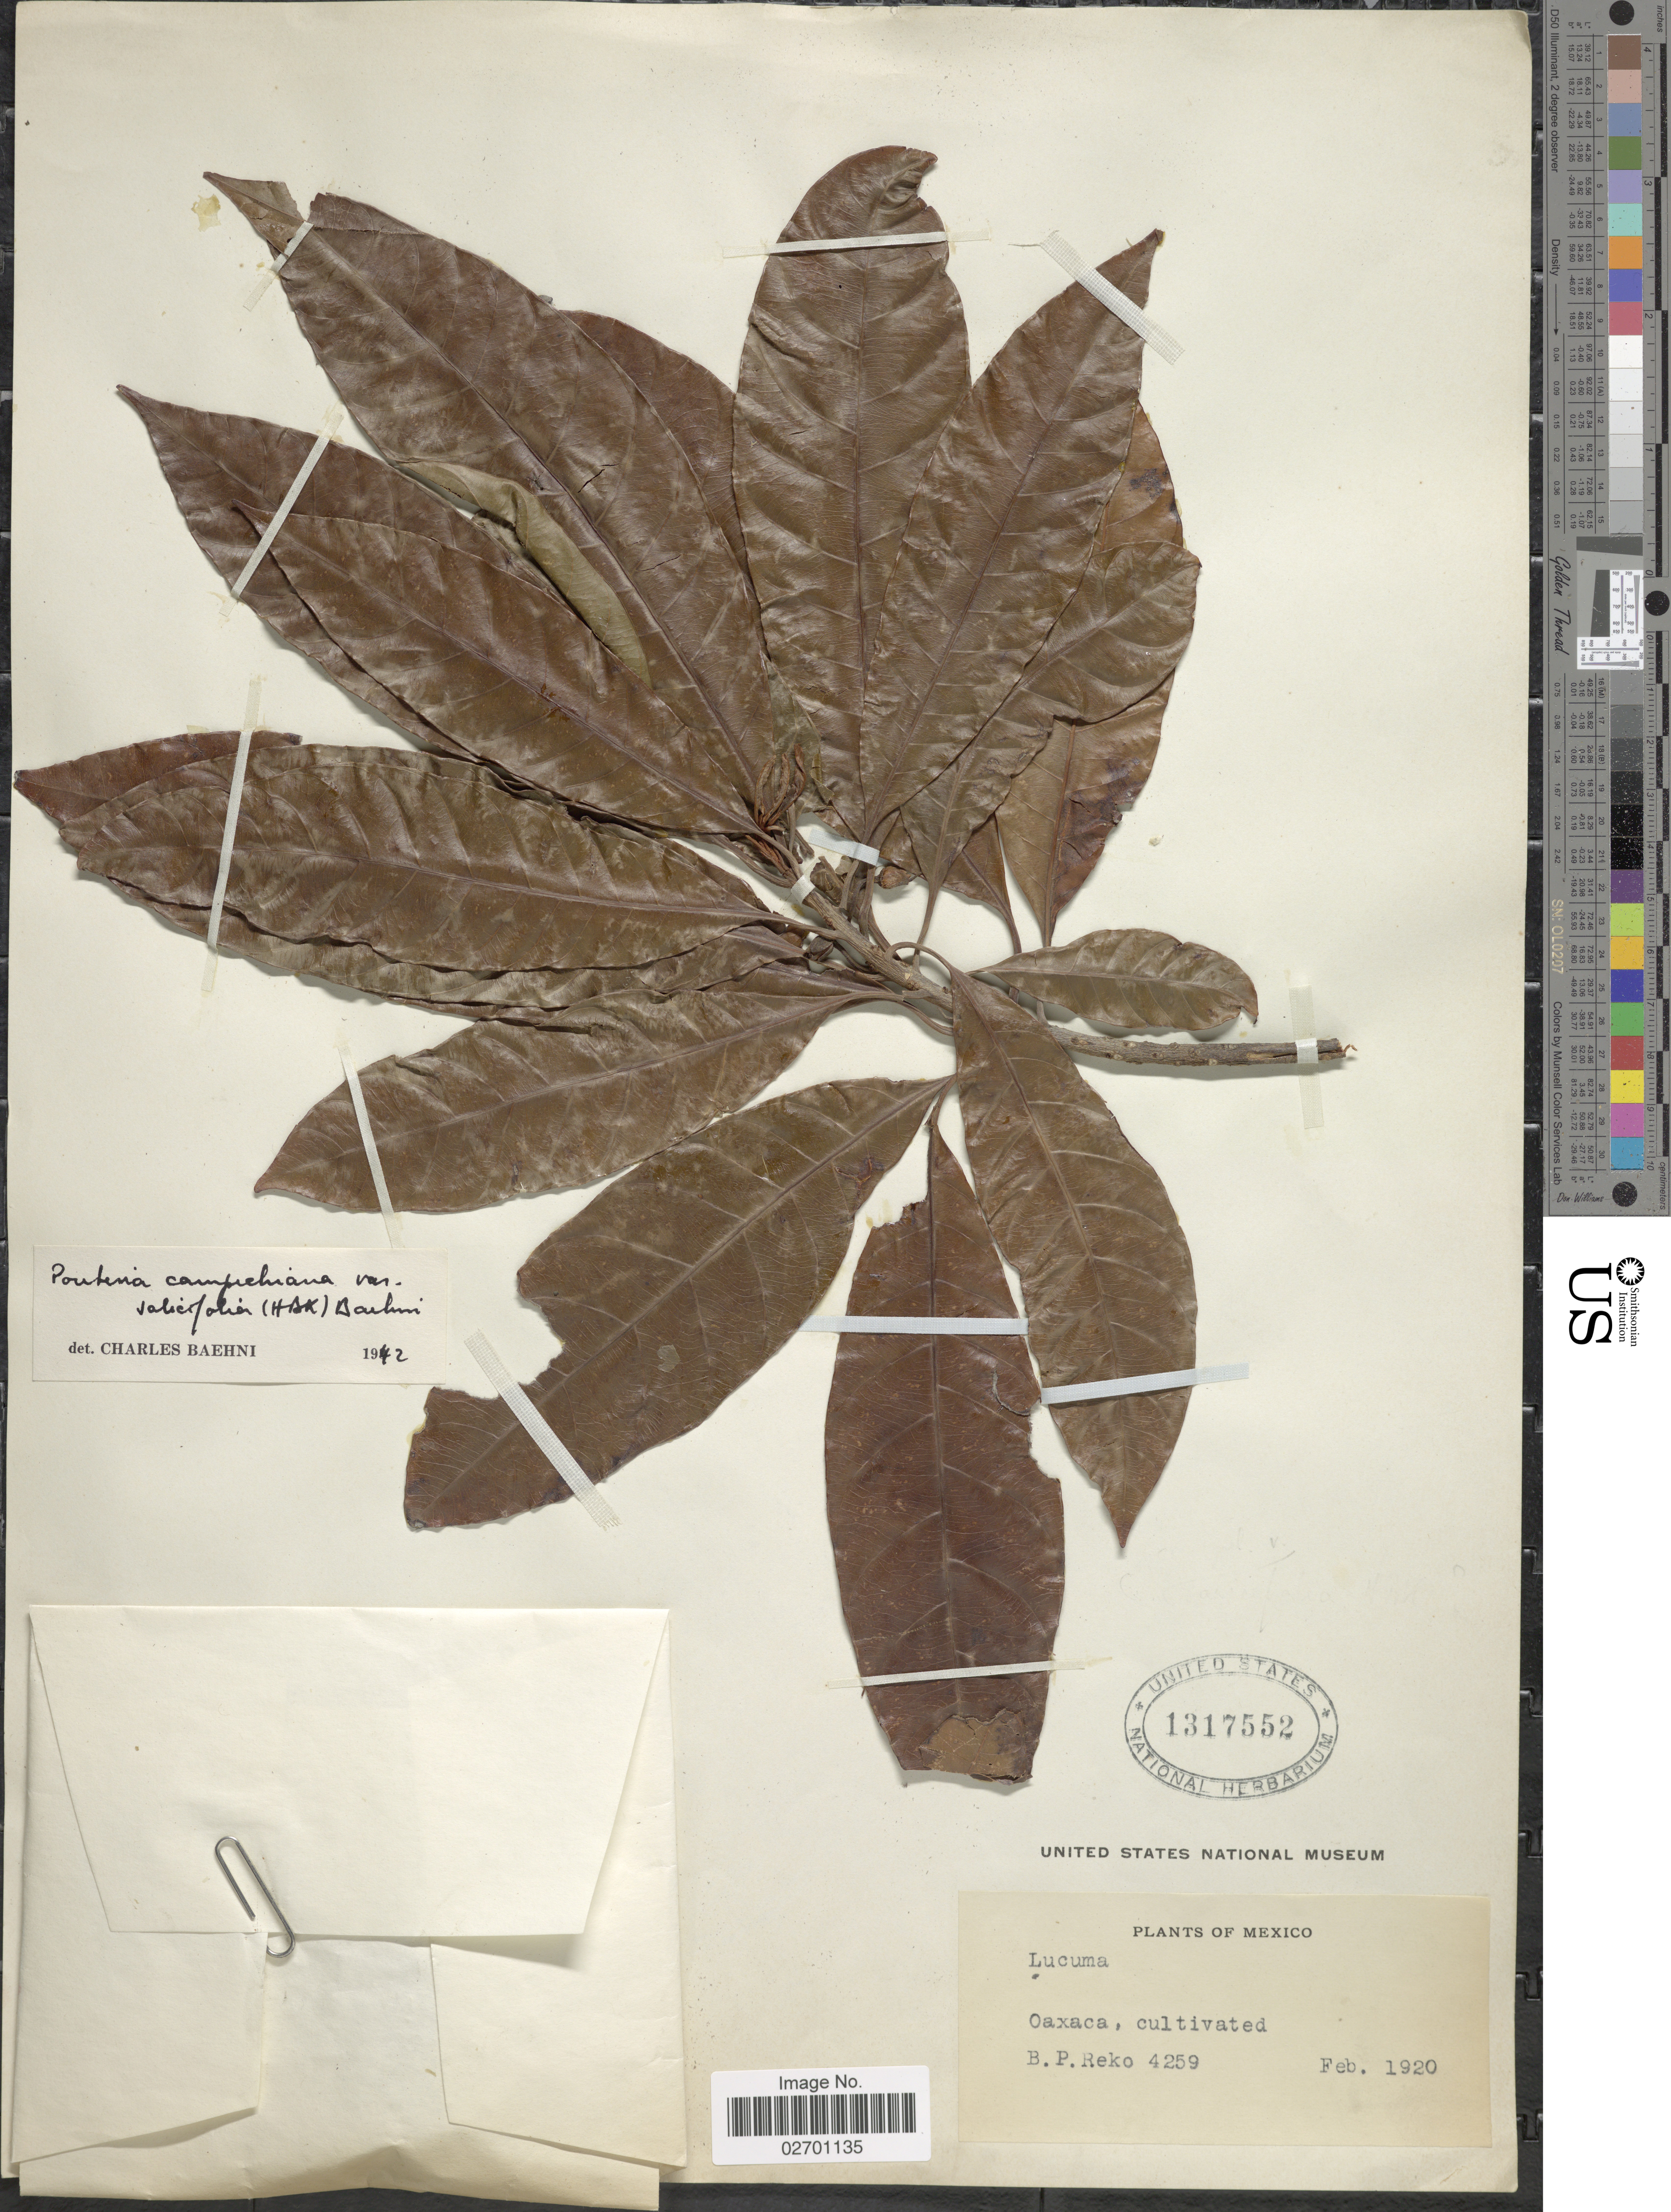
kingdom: Plantae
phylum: Tracheophyta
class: Magnoliopsida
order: Ericales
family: Sapotaceae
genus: Pouteria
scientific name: Pouteria campechiana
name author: (Kunth) Baehni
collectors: B. P. Reko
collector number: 4259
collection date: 1920-02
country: Mexico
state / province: Oaxaca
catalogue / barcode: US 1317552